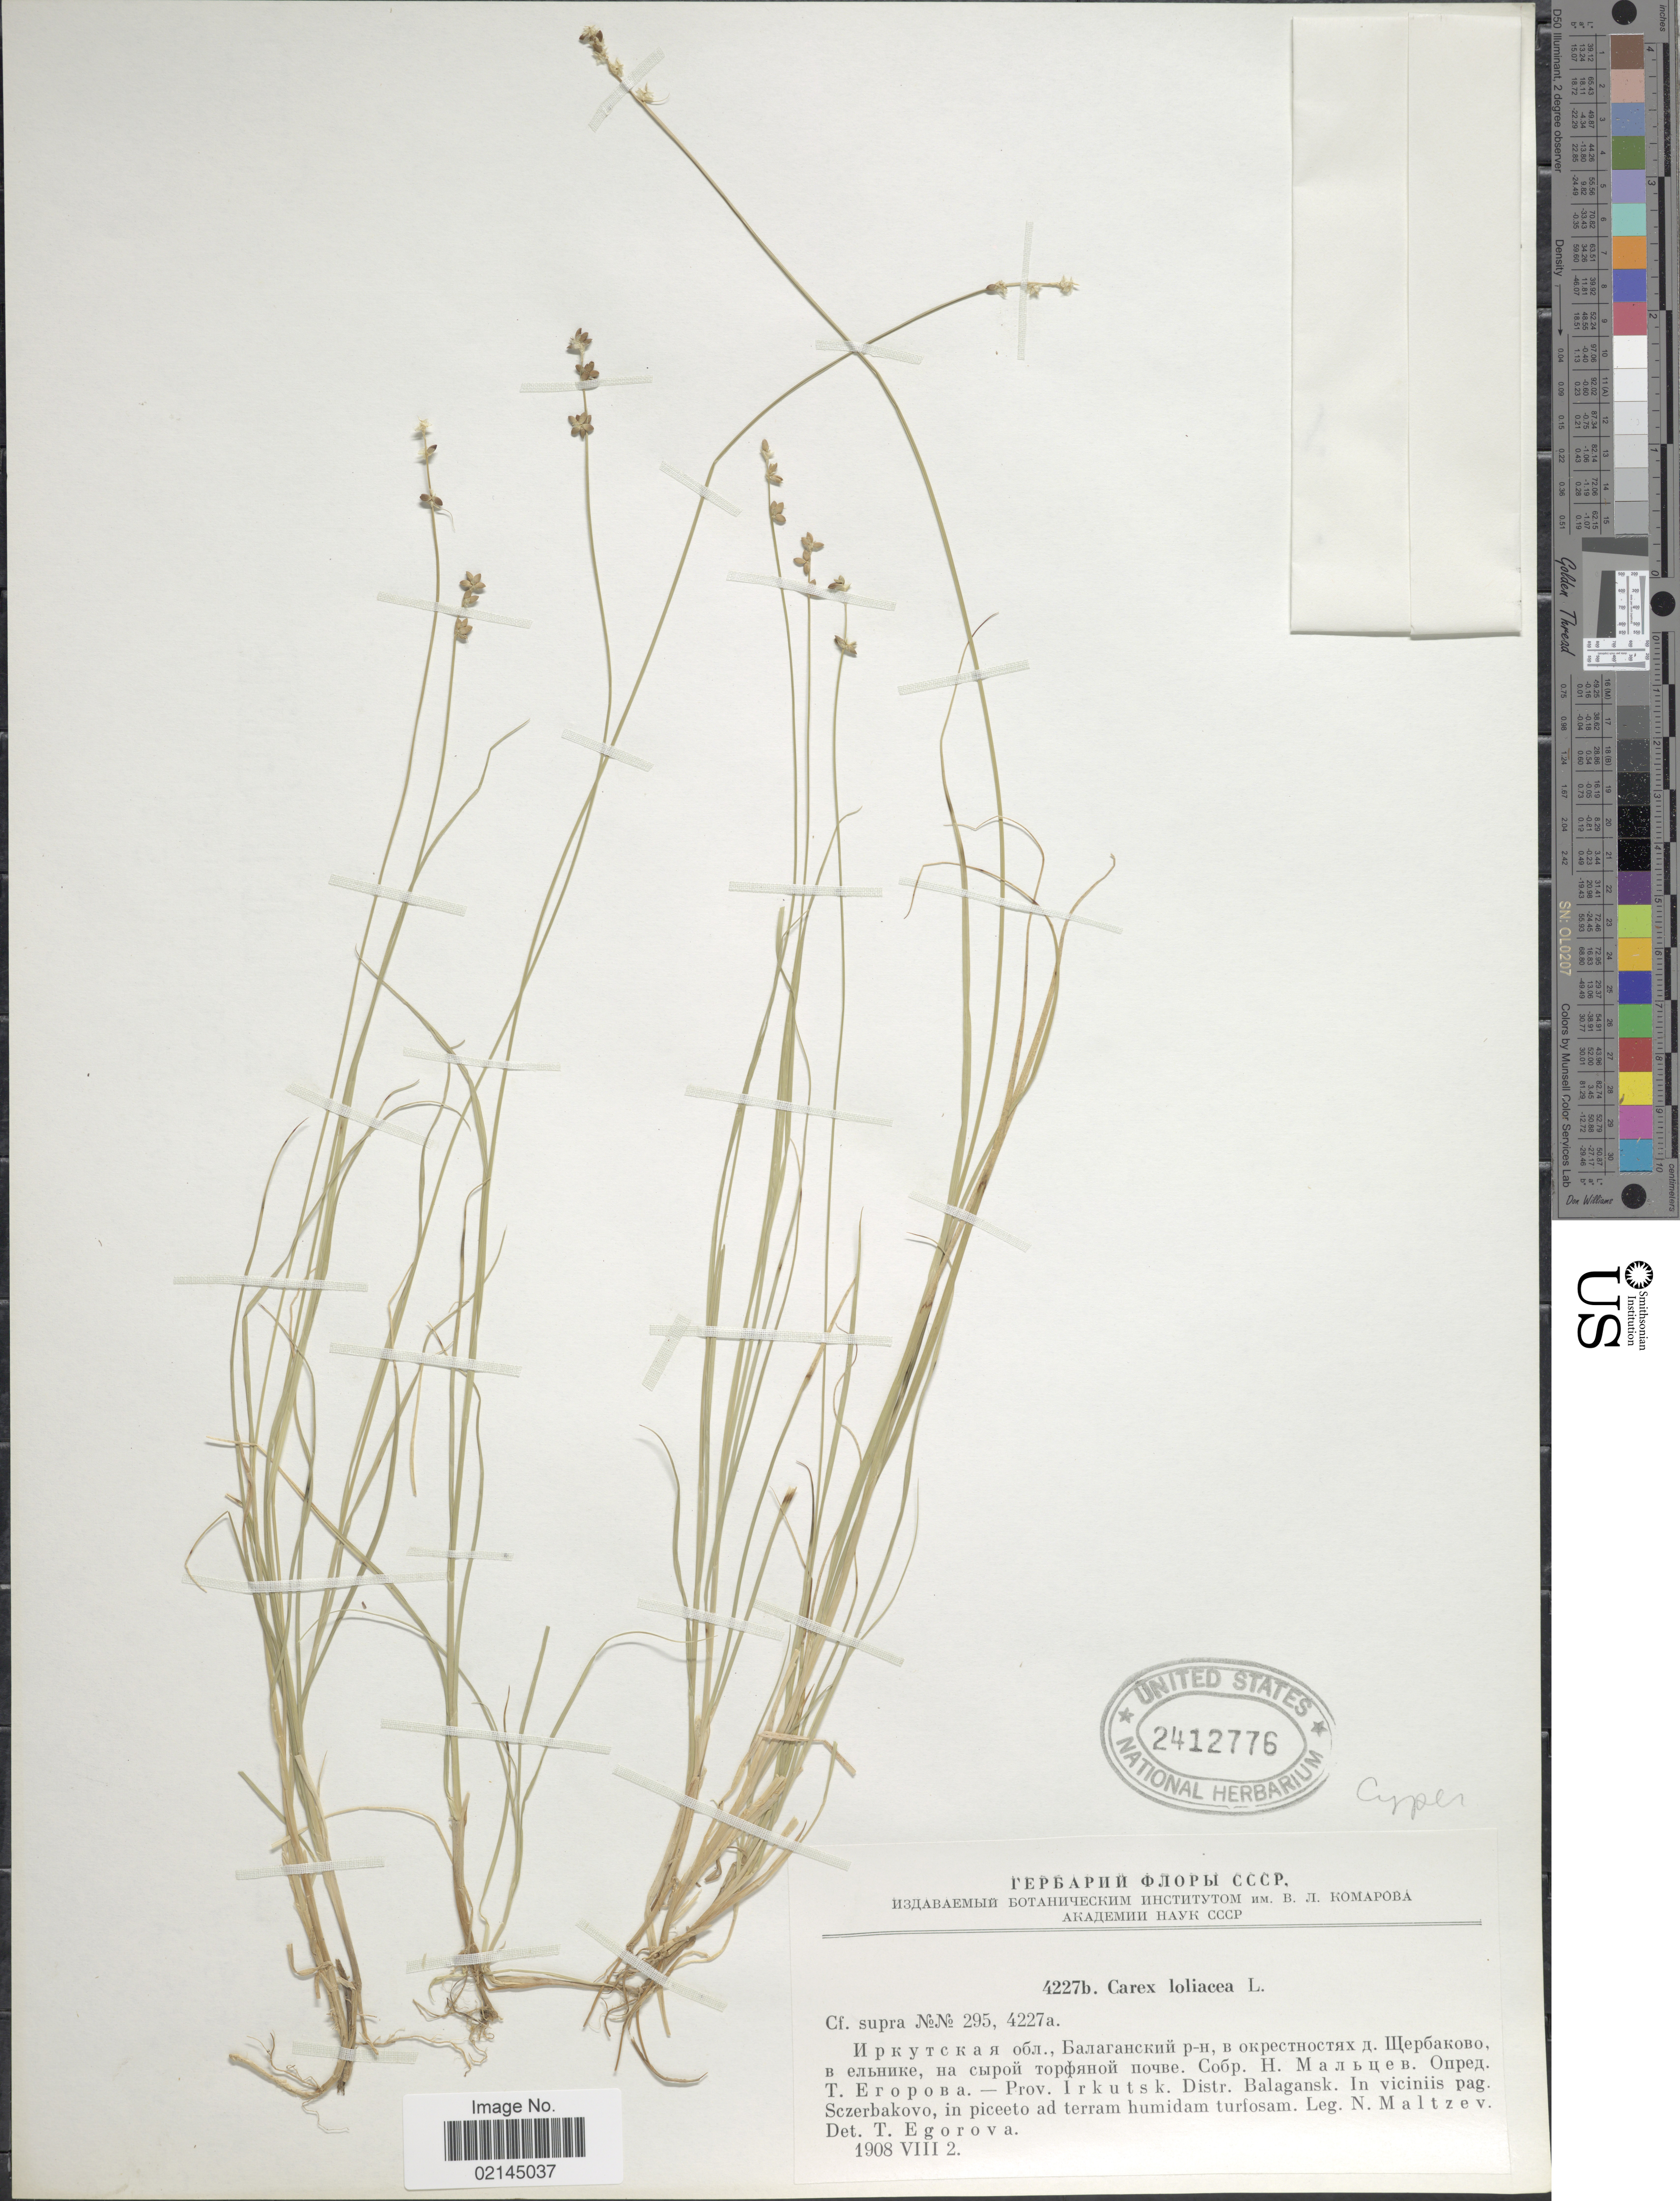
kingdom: Plantae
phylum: Tracheophyta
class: Liliopsida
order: Poales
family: Cyperaceae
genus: Carex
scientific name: Carex loliacea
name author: L.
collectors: N. Maltzev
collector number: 4227b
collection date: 1908-08-02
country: Russian Federation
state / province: Irkutsk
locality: Distr. Balagansk, in viciniis pag. Scerbakovo, in piceeto ad terram humidam turfosam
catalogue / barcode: US 2412776